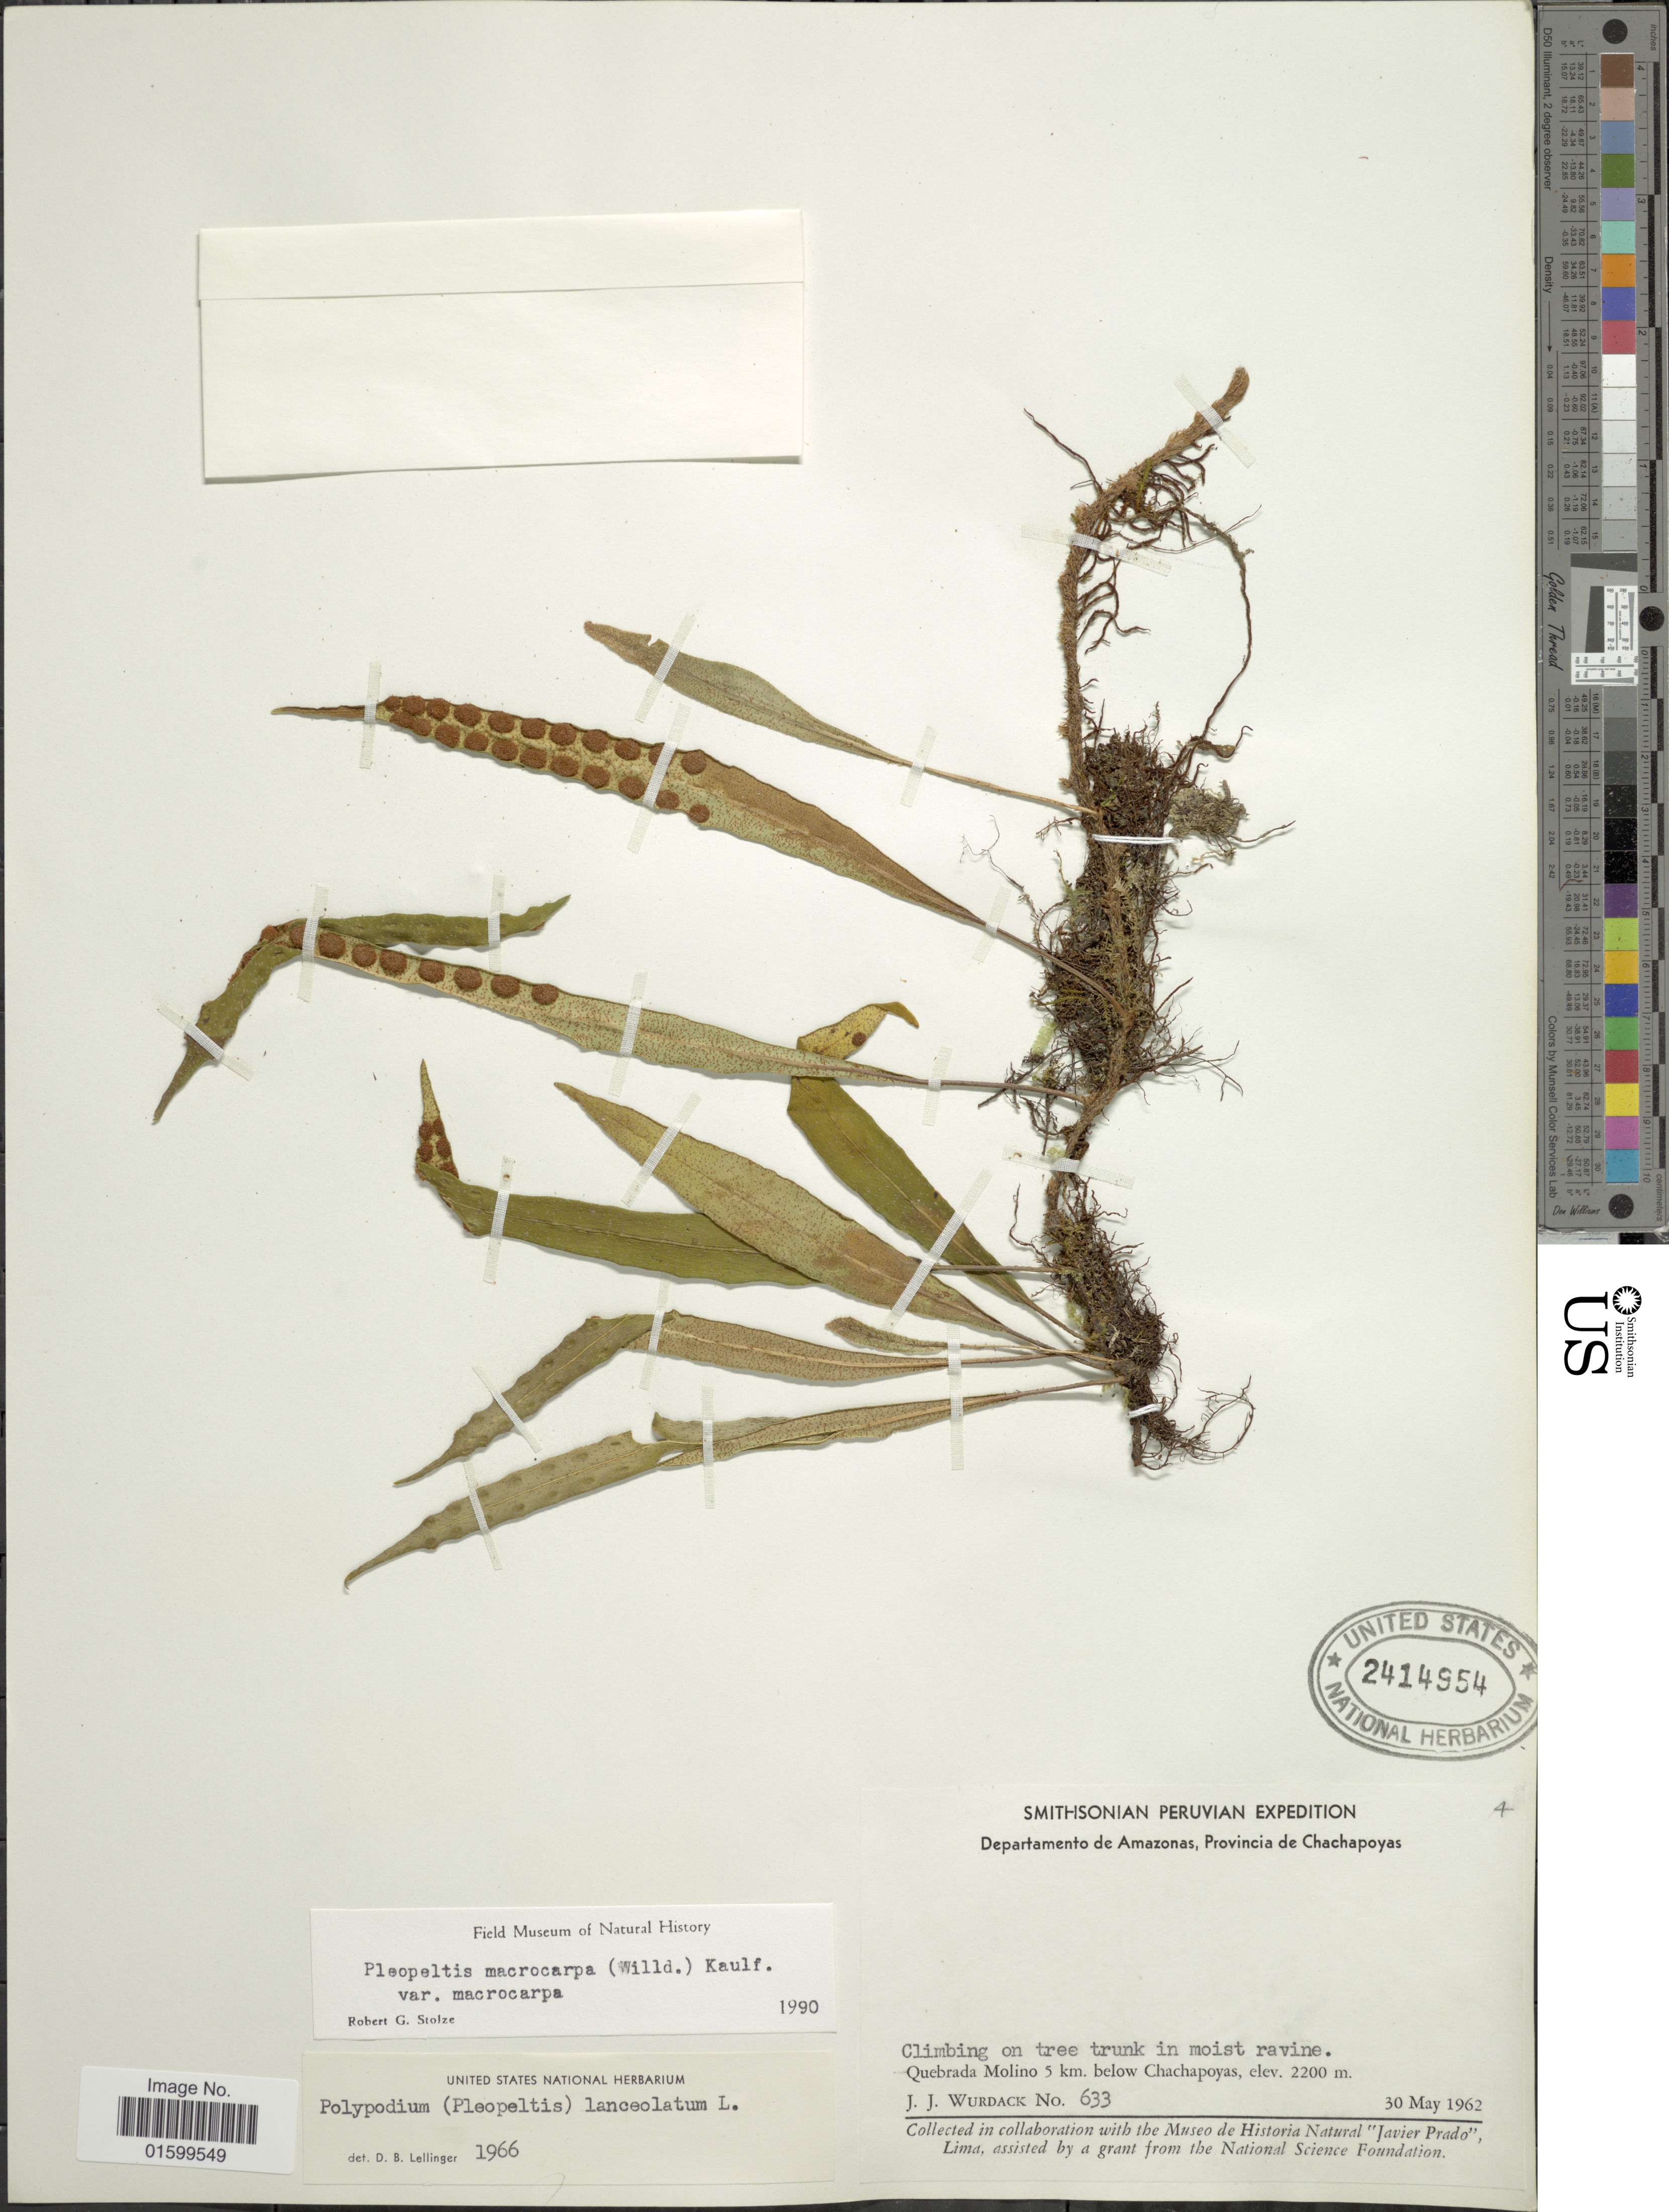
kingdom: Plantae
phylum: Tracheophyta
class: Polypodiopsida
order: Polypodiales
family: Polypodiaceae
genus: Pleopeltis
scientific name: Pleopeltis macrocarpa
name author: (Bory ex Willd.) Kaulf.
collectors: J. J. Wurdack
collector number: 633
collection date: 1962-05-30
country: Peru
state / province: Amazonas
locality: Departamento de Amazonas, Provincia de Chachapoyas, Quebrada Molino 5 km below Chachapoyas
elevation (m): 2200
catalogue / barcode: US 2414954